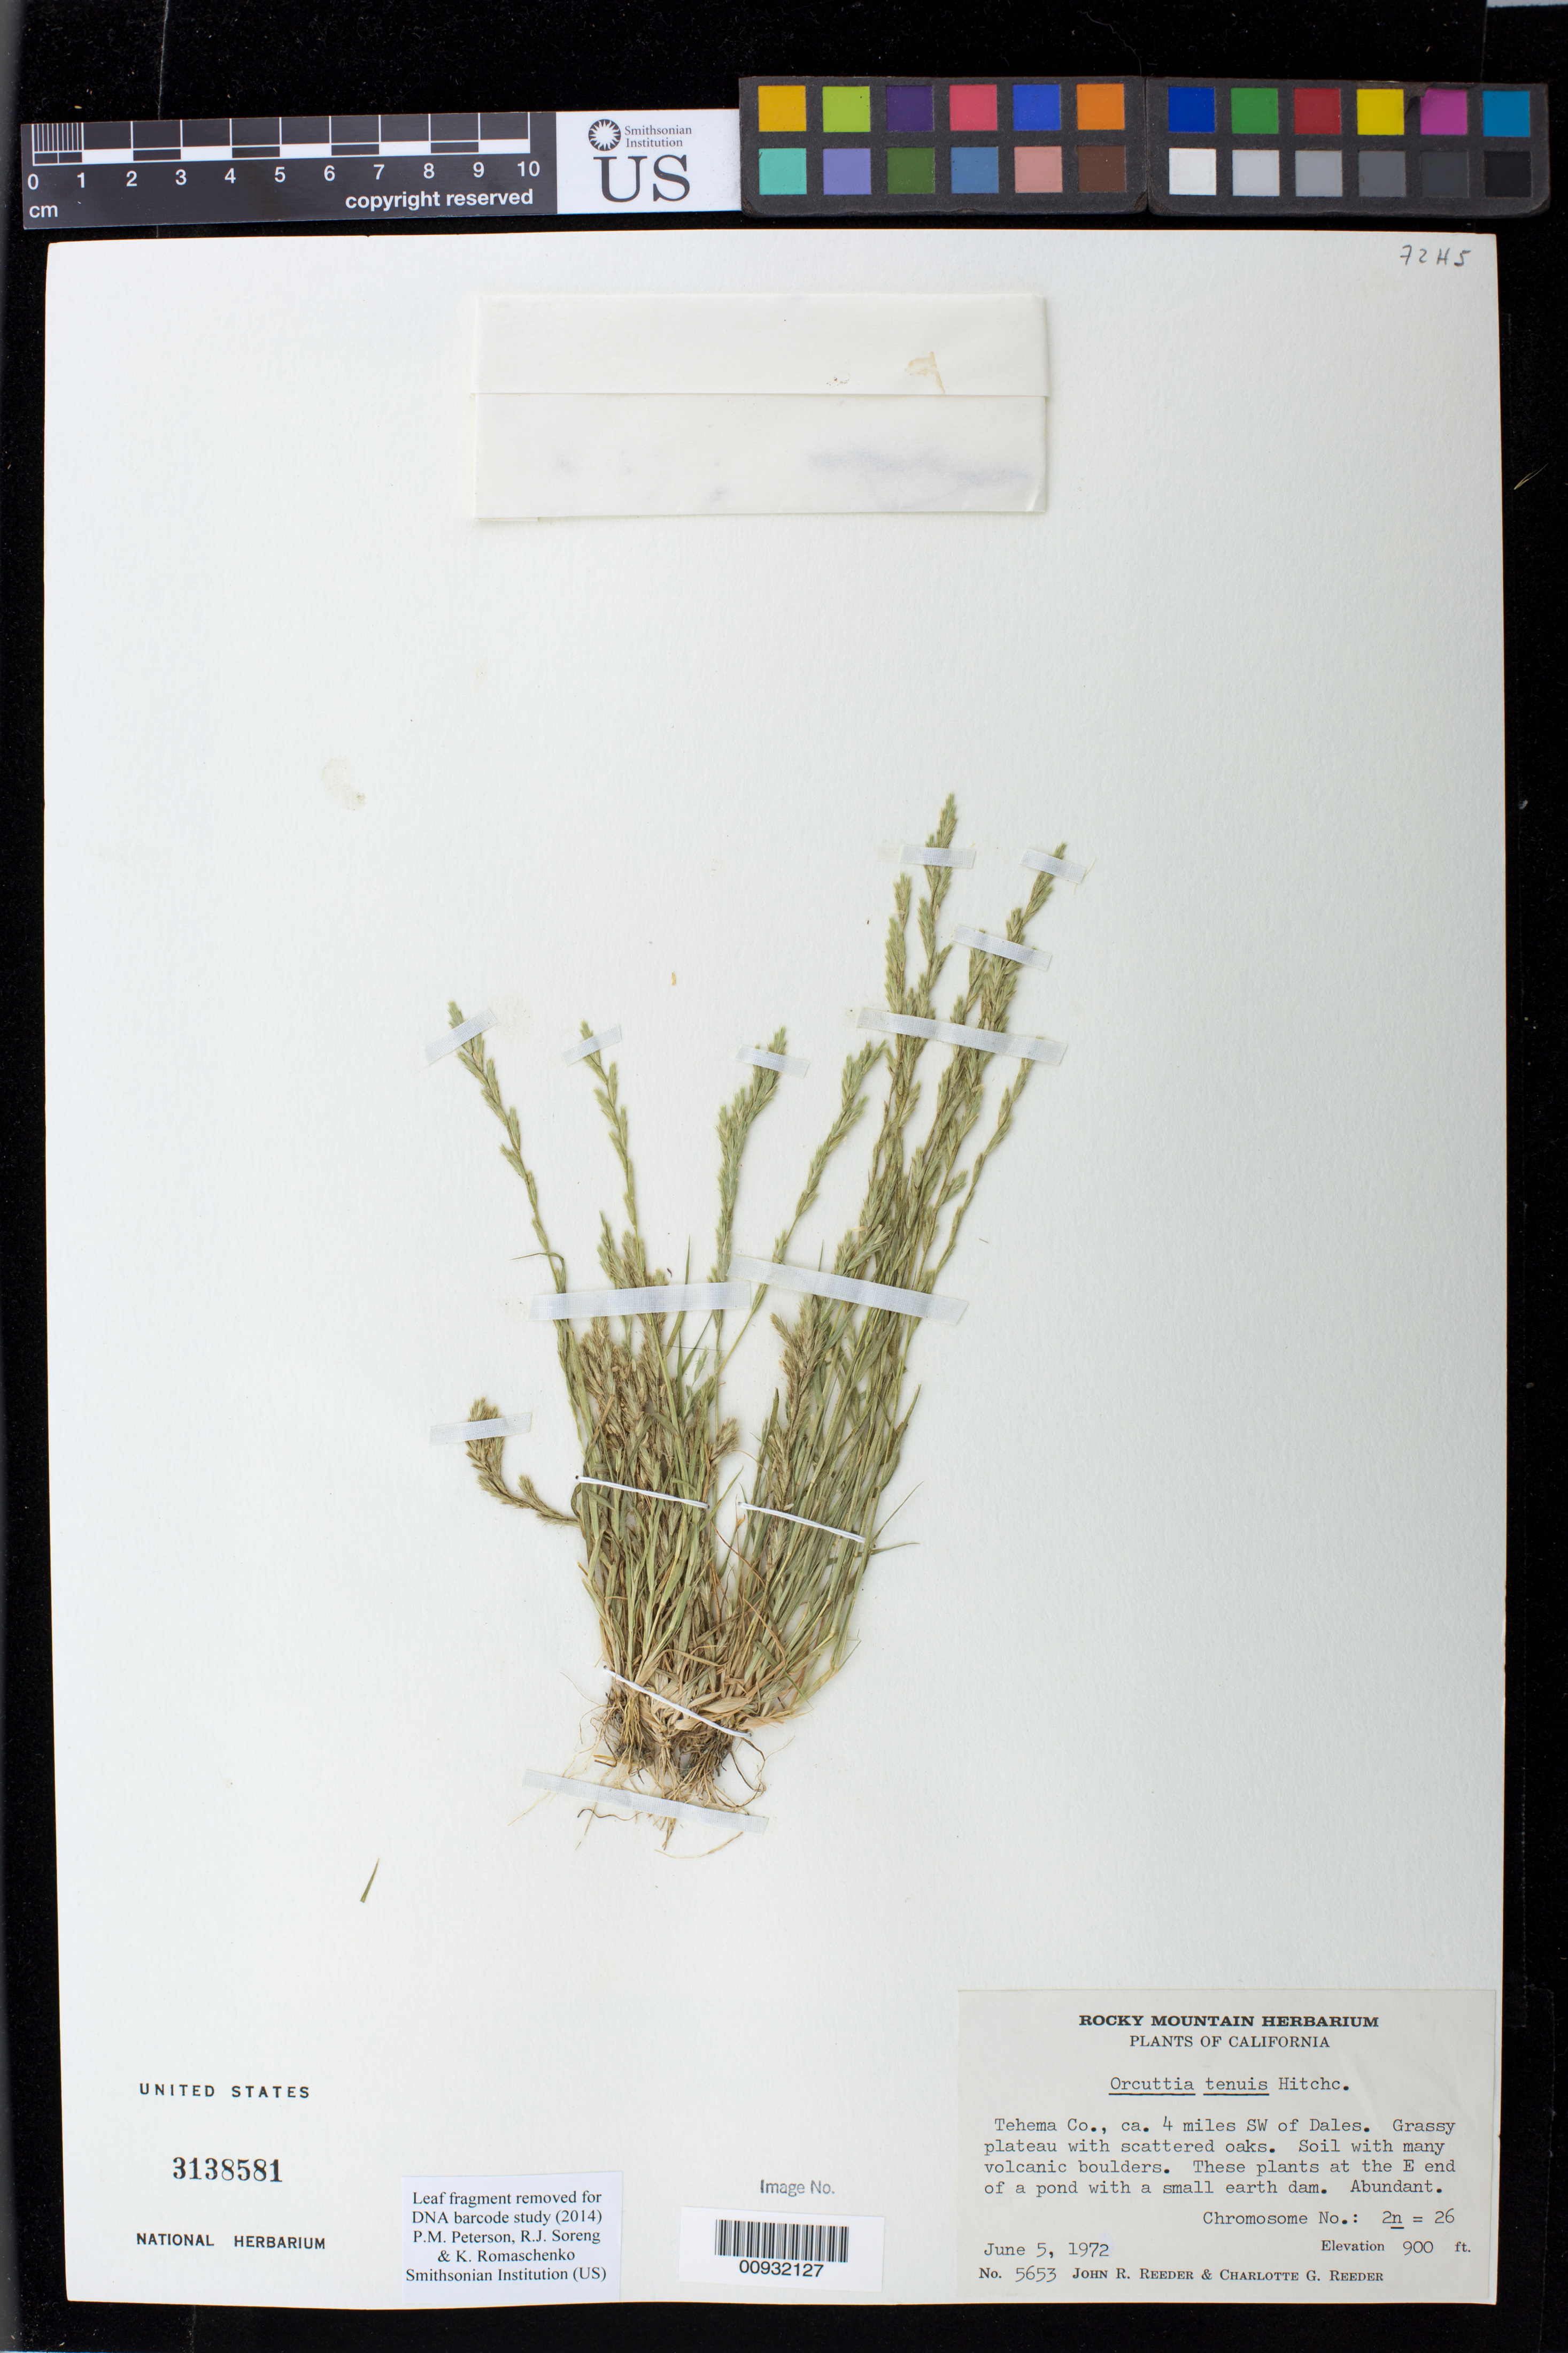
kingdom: Plantae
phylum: Tracheophyta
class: Liliopsida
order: Poales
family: Poaceae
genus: Orcuttia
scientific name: Orcuttia tenuis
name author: Hitchc.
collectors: J. R. Reeder & C. G. Reeder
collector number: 5653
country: United States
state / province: California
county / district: Tehama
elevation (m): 274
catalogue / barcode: US 3138581